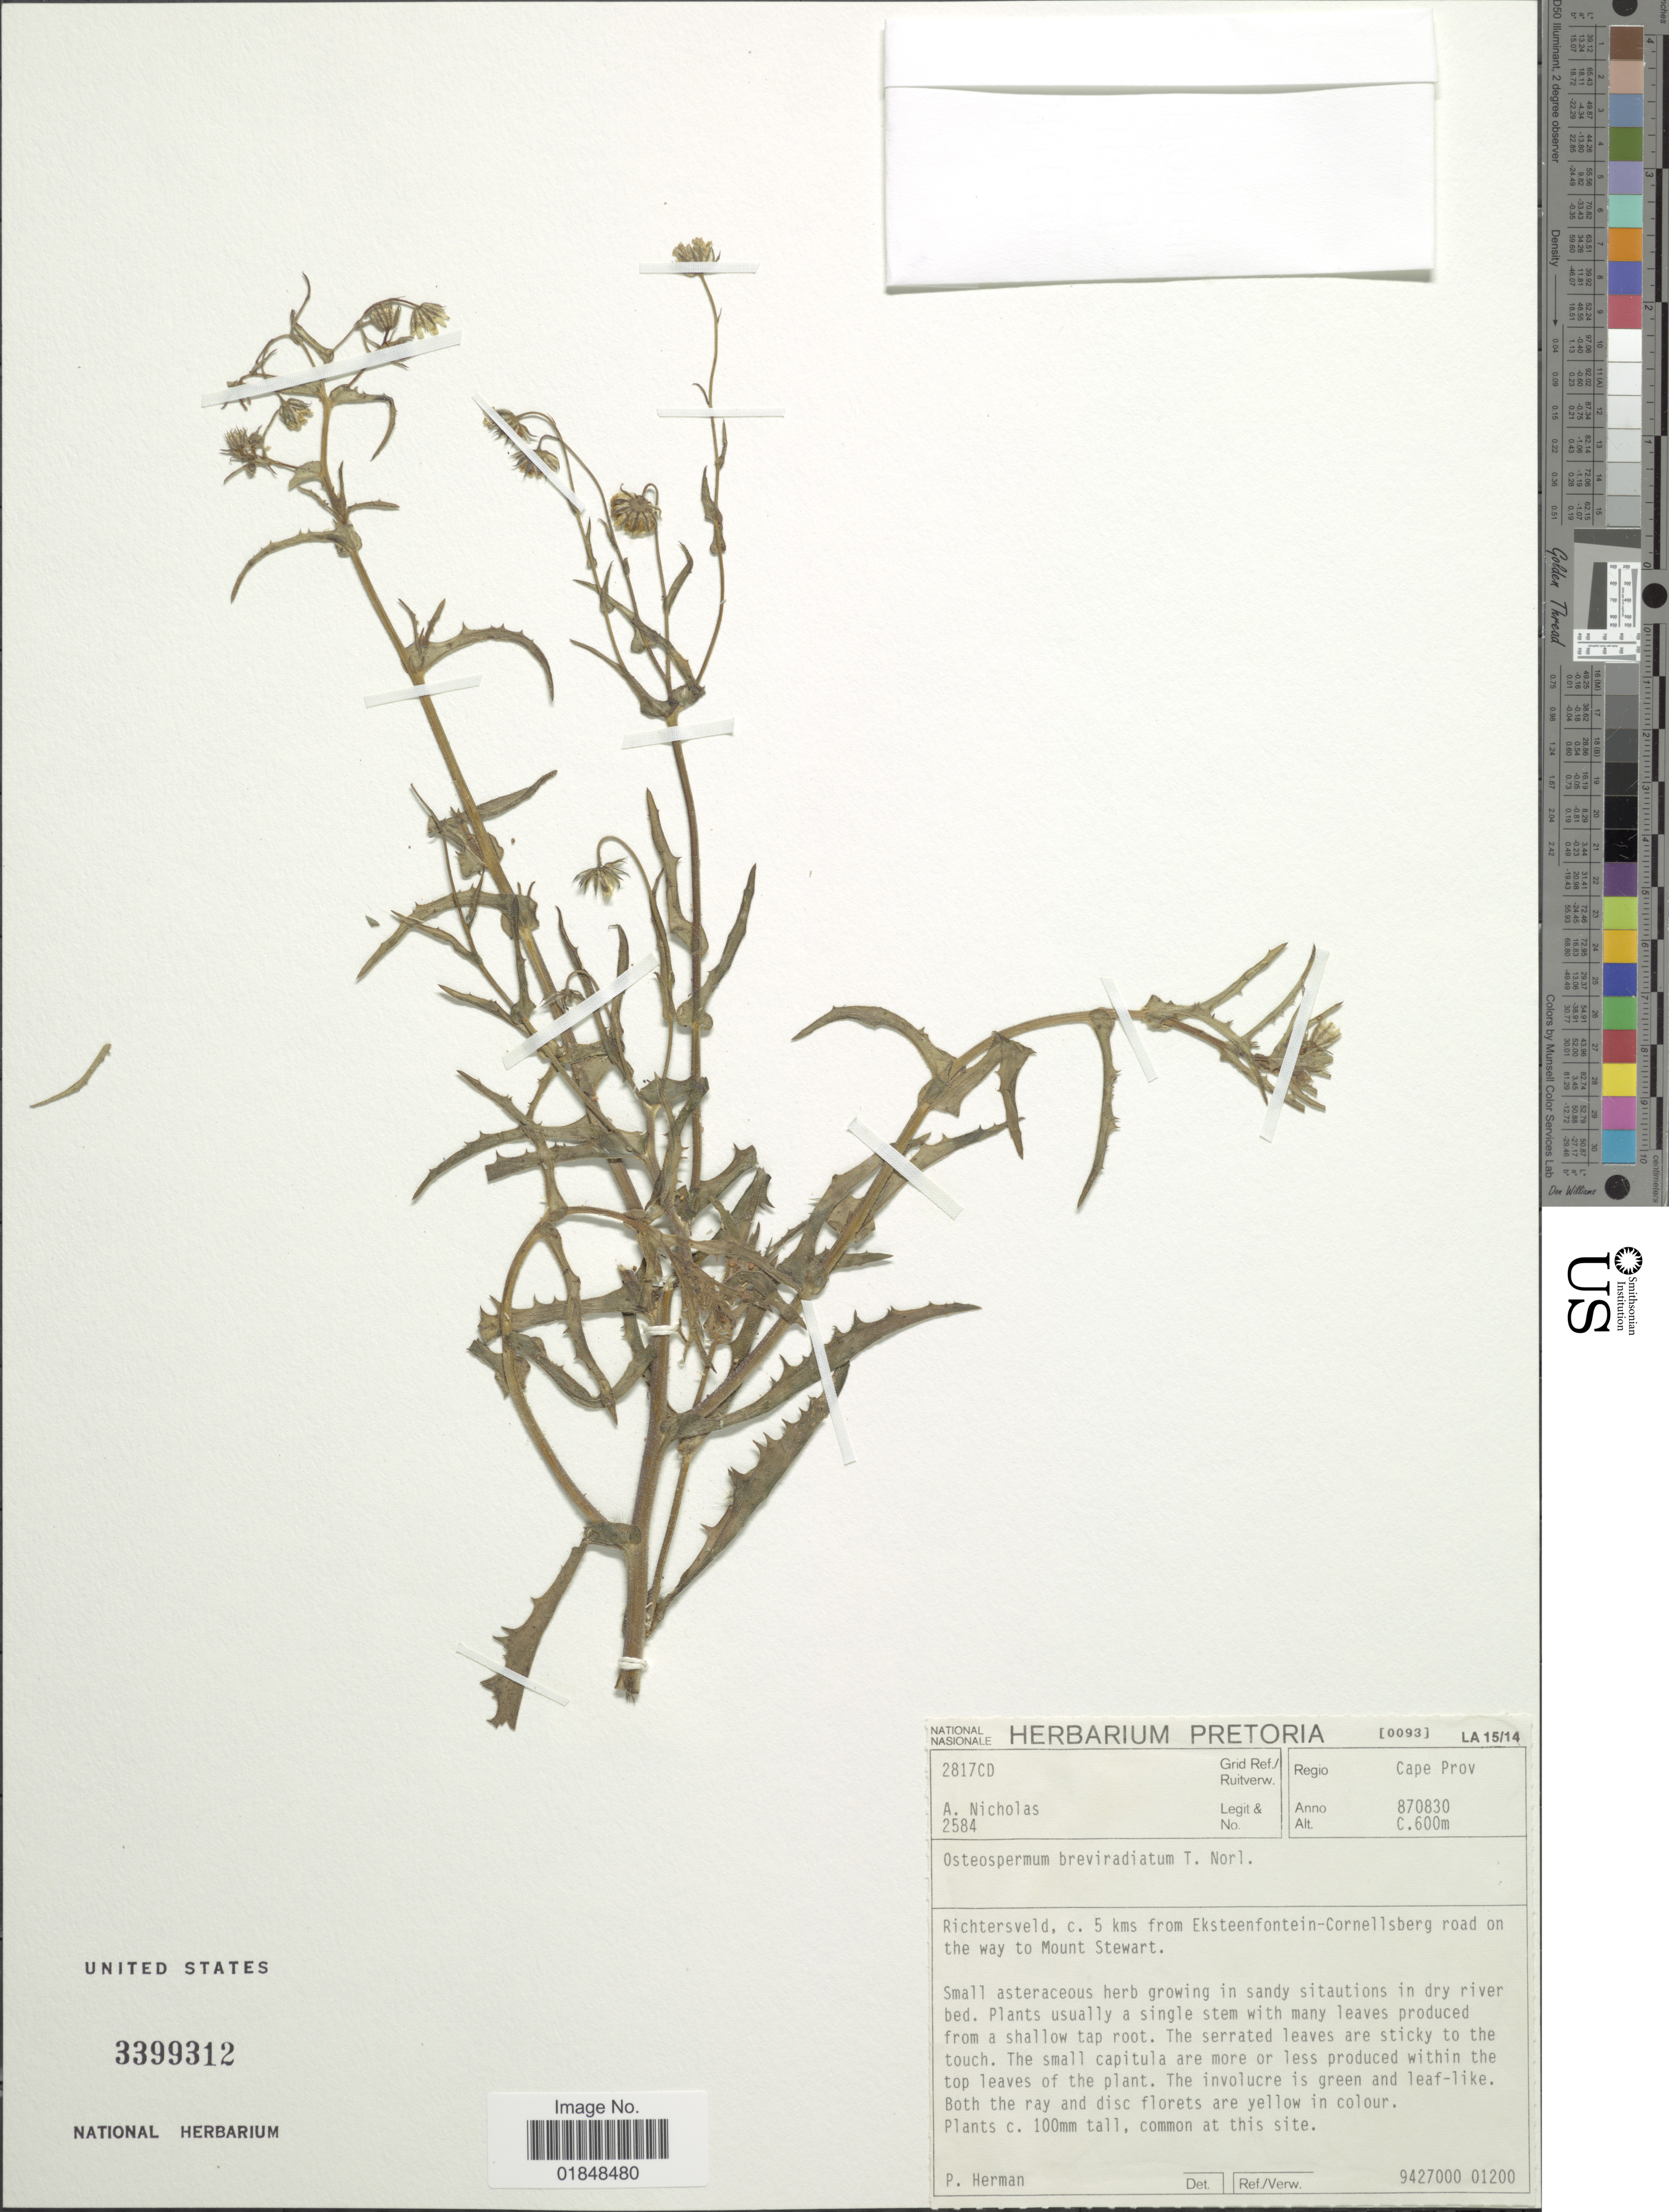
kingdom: Plantae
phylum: Tracheophyta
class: Magnoliopsida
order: Asterales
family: Asteraceae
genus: Norlindhia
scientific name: Norlindhia breviradiatum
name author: Norl.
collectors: A. Nicholas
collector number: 2584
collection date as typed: Transcribed d/m/y: 3/8/87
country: South Africa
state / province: Northern Cape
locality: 2817 CD. Richtersveld, c. 5 kms from Eksteebfontein-Cornellsberg road on the way to Mount Stewart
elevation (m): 600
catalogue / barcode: US 3399312